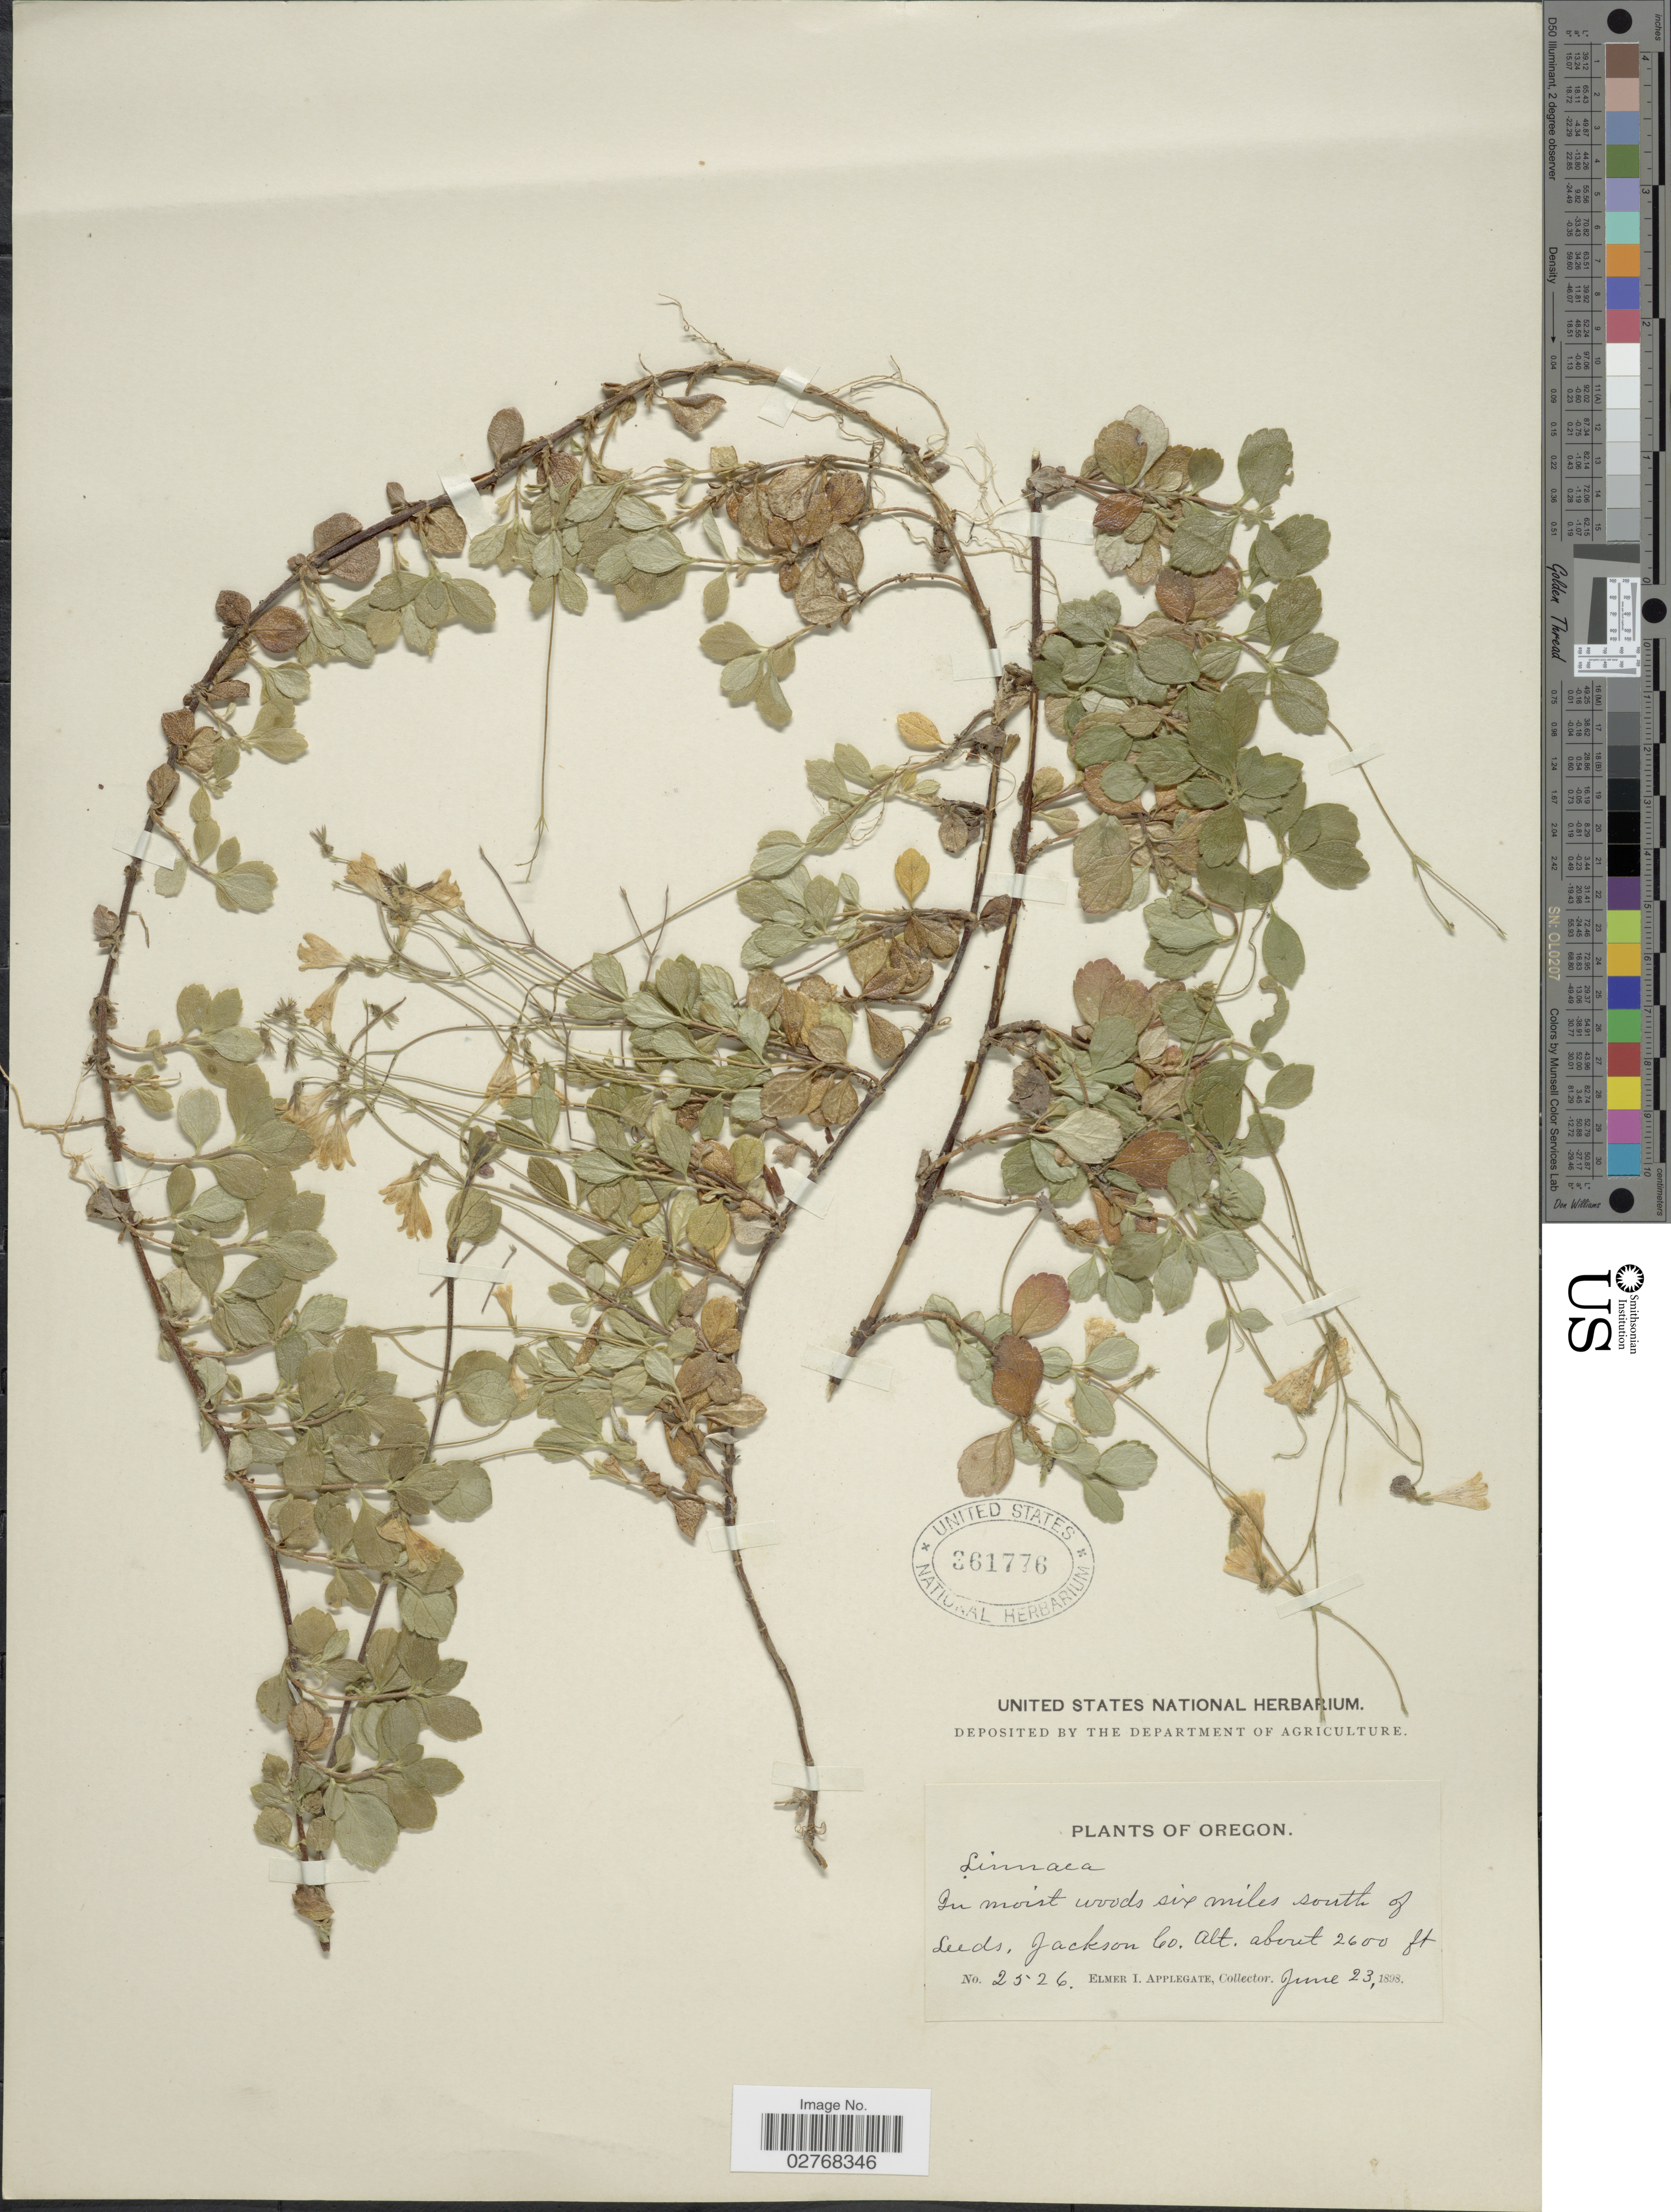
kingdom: Plantae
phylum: Tracheophyta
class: Magnoliopsida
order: Dipsacales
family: Caprifoliaceae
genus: Linnaea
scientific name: Linnaea borealis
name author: L.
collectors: E. I. Applegate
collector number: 2526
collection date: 1898-06-23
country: United States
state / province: Oregon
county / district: Jackson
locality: In moist woods six miles south of Leeds, Jackson Co.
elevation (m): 792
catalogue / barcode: US 361776